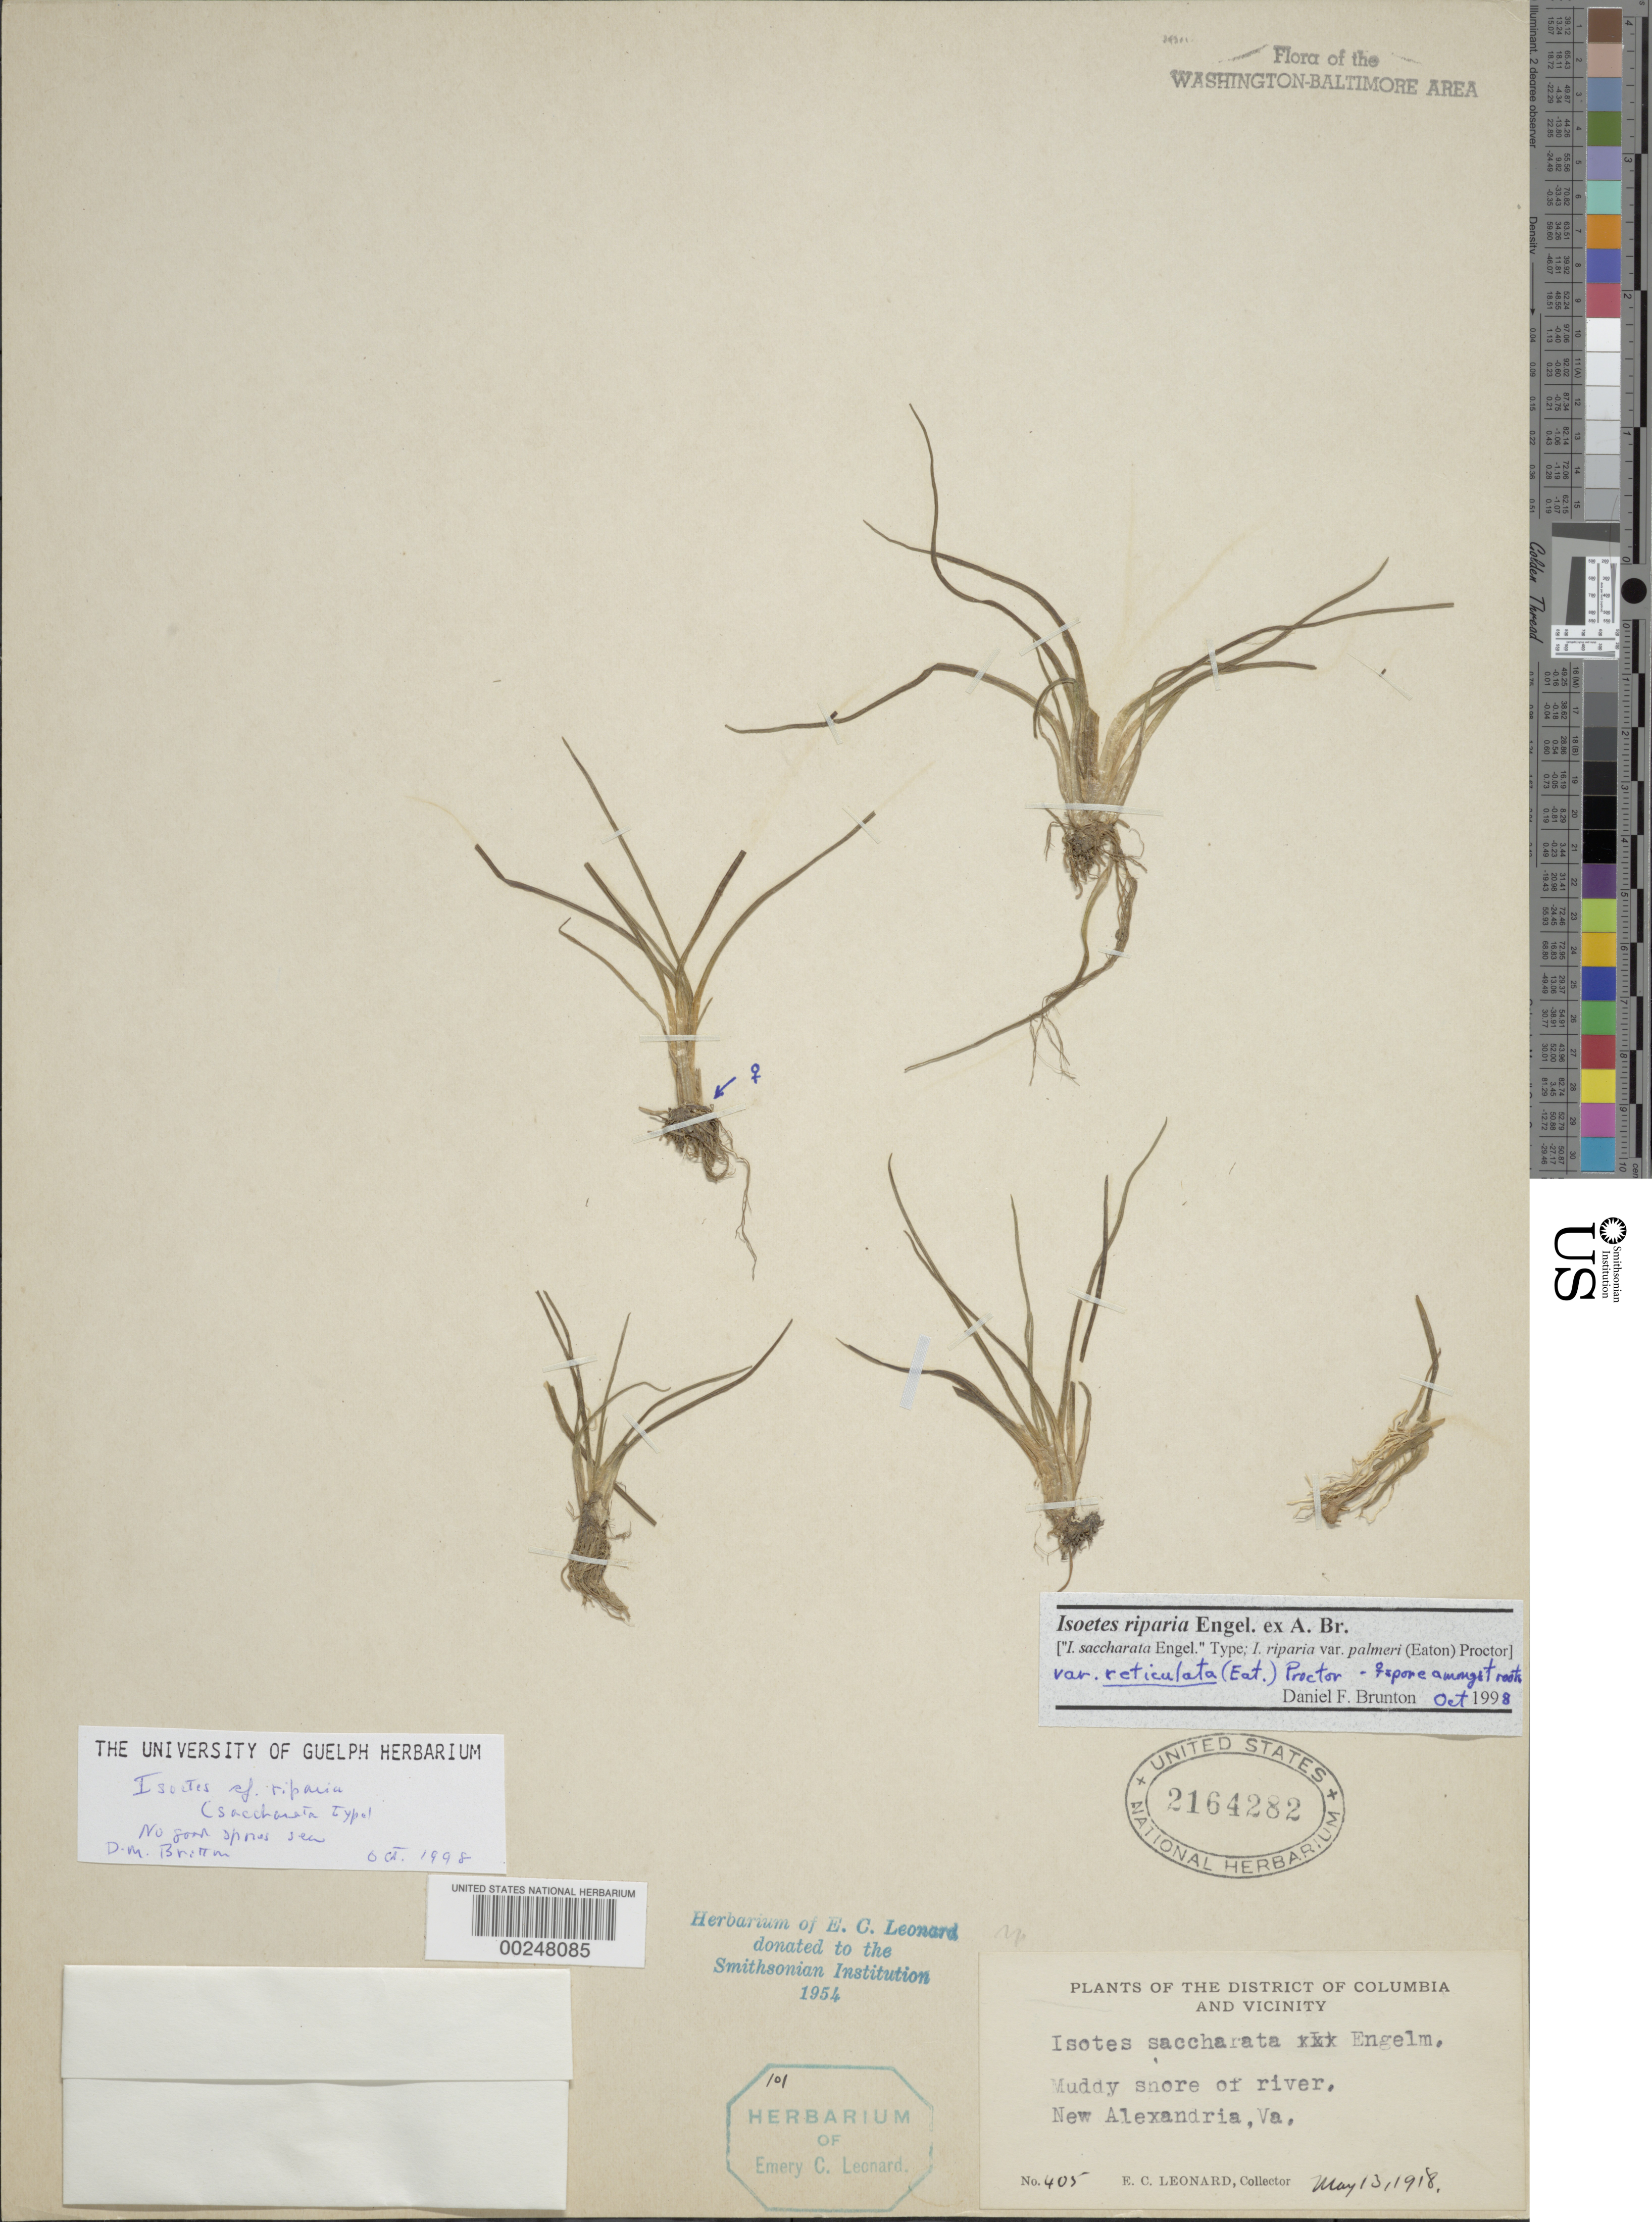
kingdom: Plantae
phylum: Tracheophyta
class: Lycopodiopsida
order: Isoetales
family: Isoetaceae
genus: Isoetes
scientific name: Isoetes riparia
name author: Engelm. ex A. Braun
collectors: E. C. Leonard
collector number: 405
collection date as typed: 13 May 1918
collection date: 1918-05-13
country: United States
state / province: Virginia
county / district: Fairfax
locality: New Alexandria, River Shore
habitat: Muddy shore of river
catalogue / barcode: US 2164282